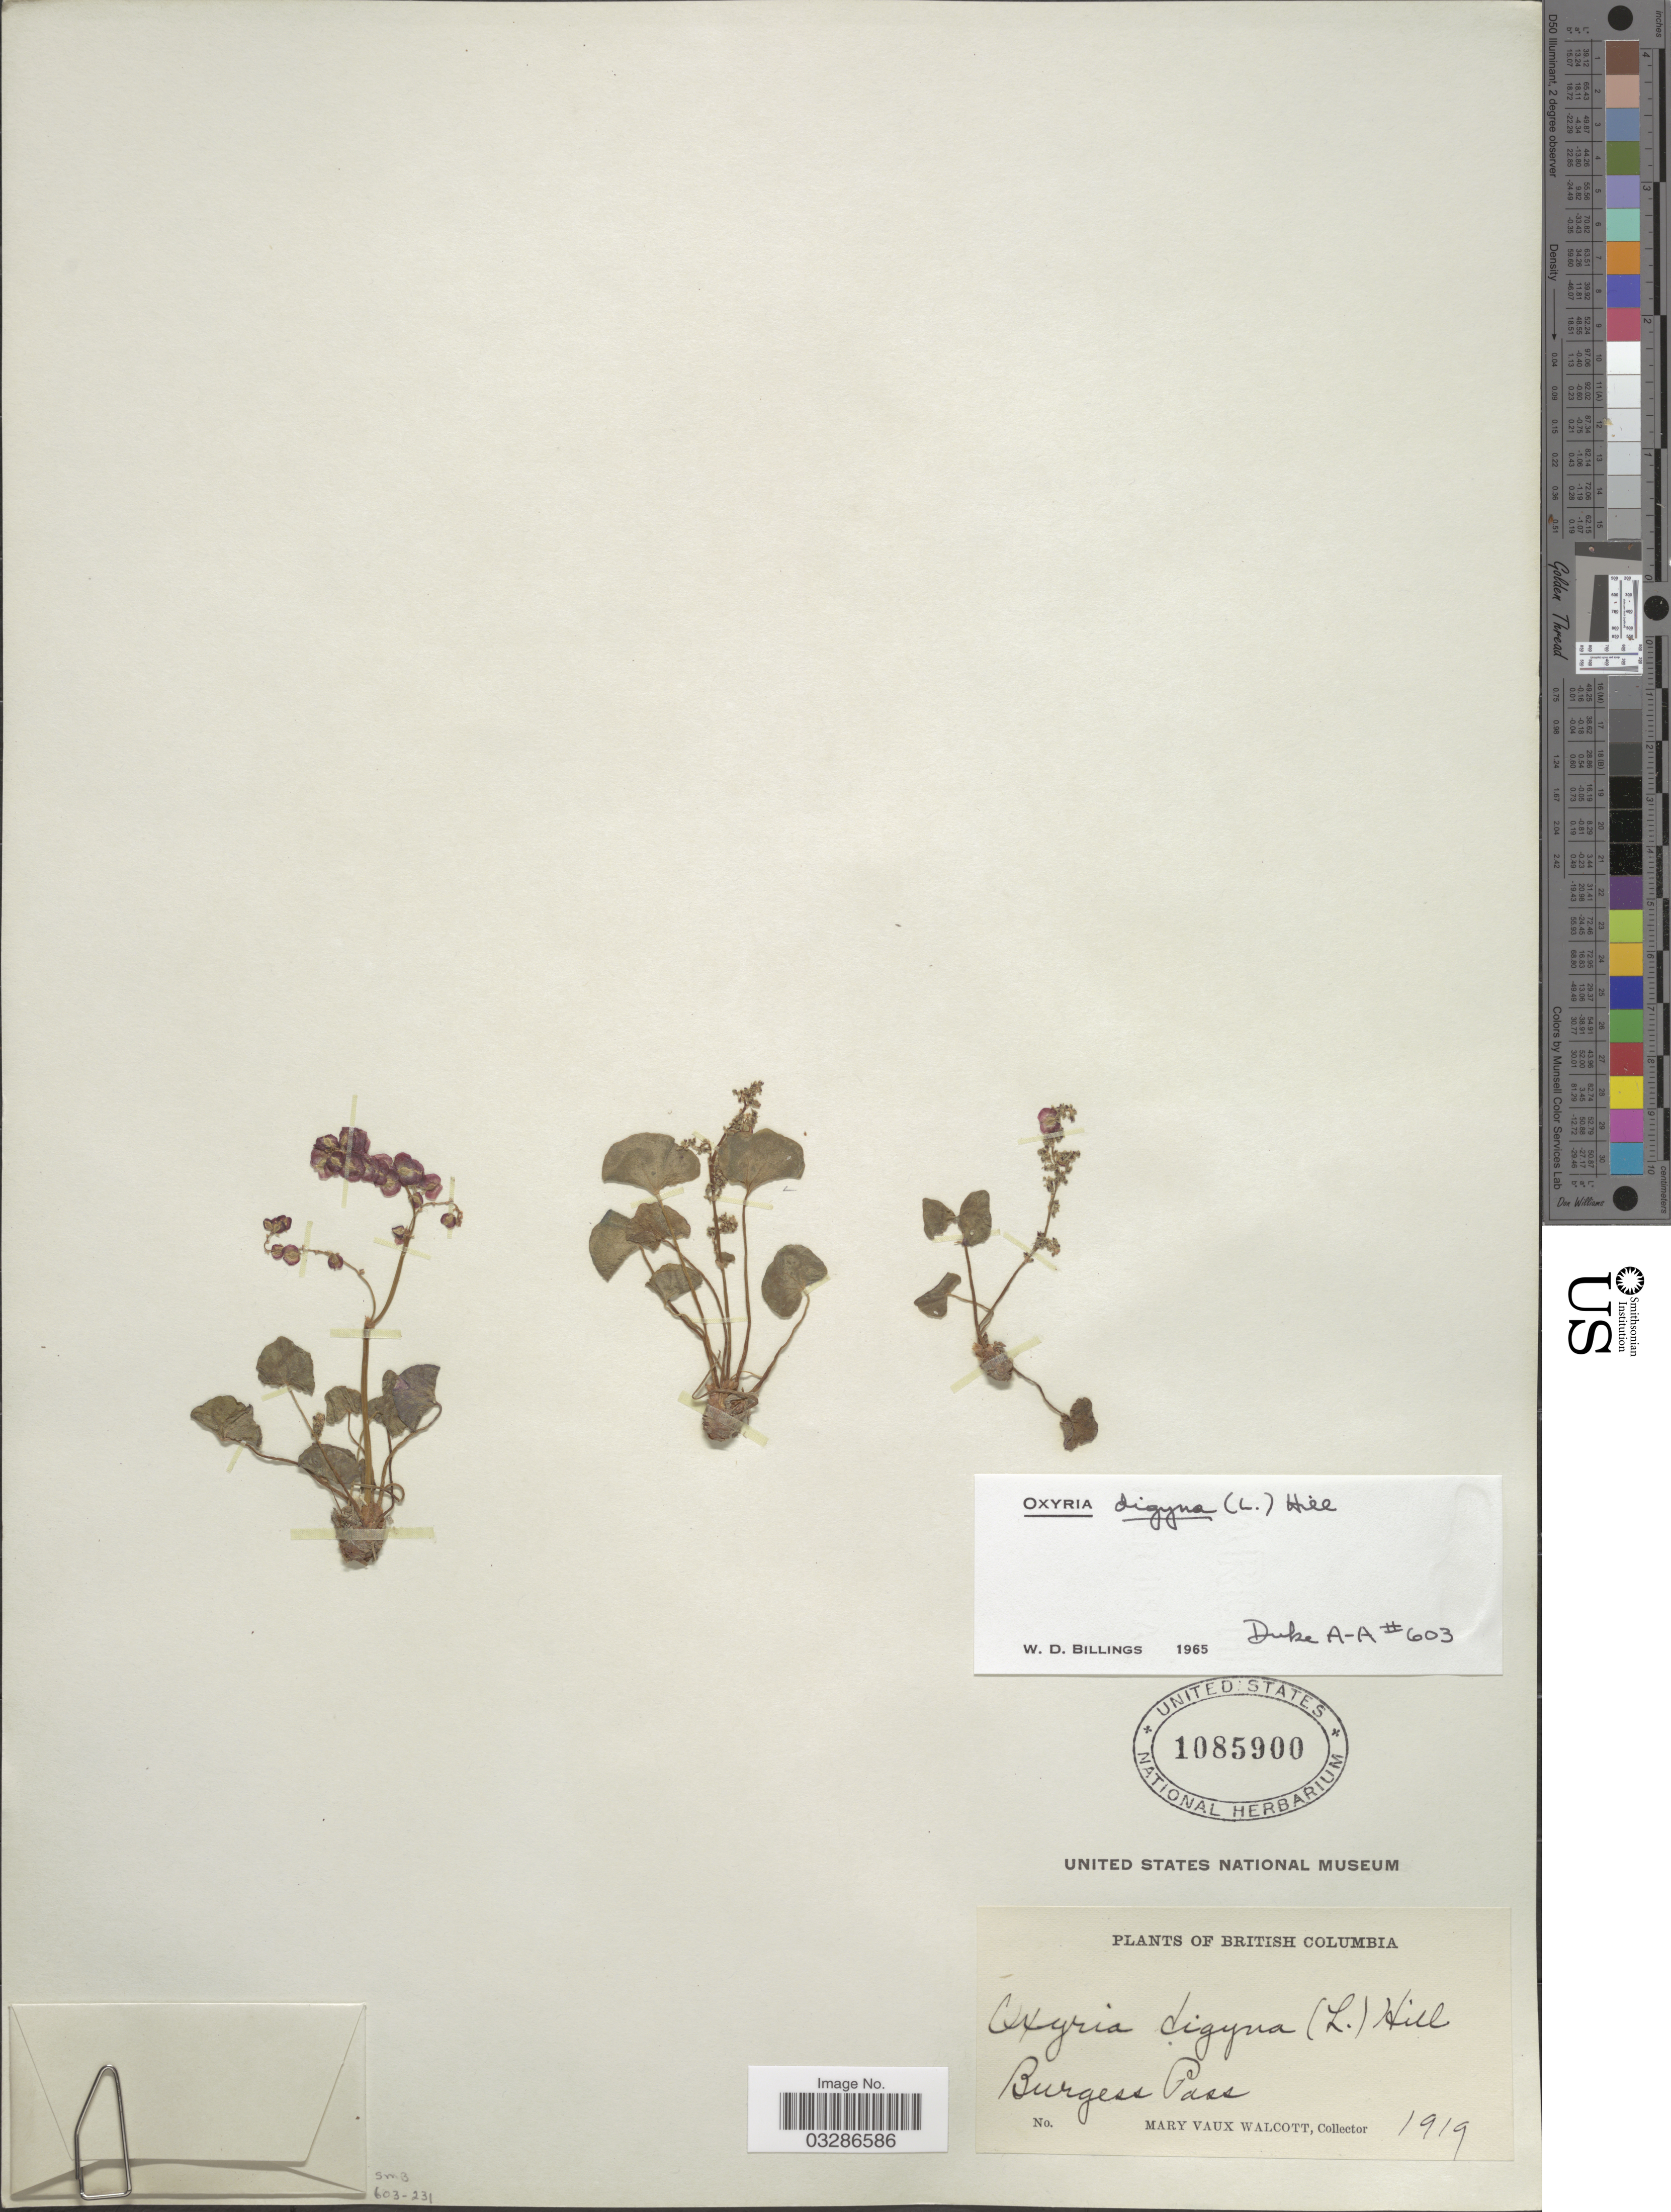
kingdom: Plantae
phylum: Tracheophyta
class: Magnoliopsida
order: Caryophyllales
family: Polygonaceae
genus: Oxyria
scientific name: Oxyria digyna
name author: (L.) Hill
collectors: M. Walcott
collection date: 1919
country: Canada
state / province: British Columbia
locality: Burgess Pass.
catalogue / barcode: US 1085900